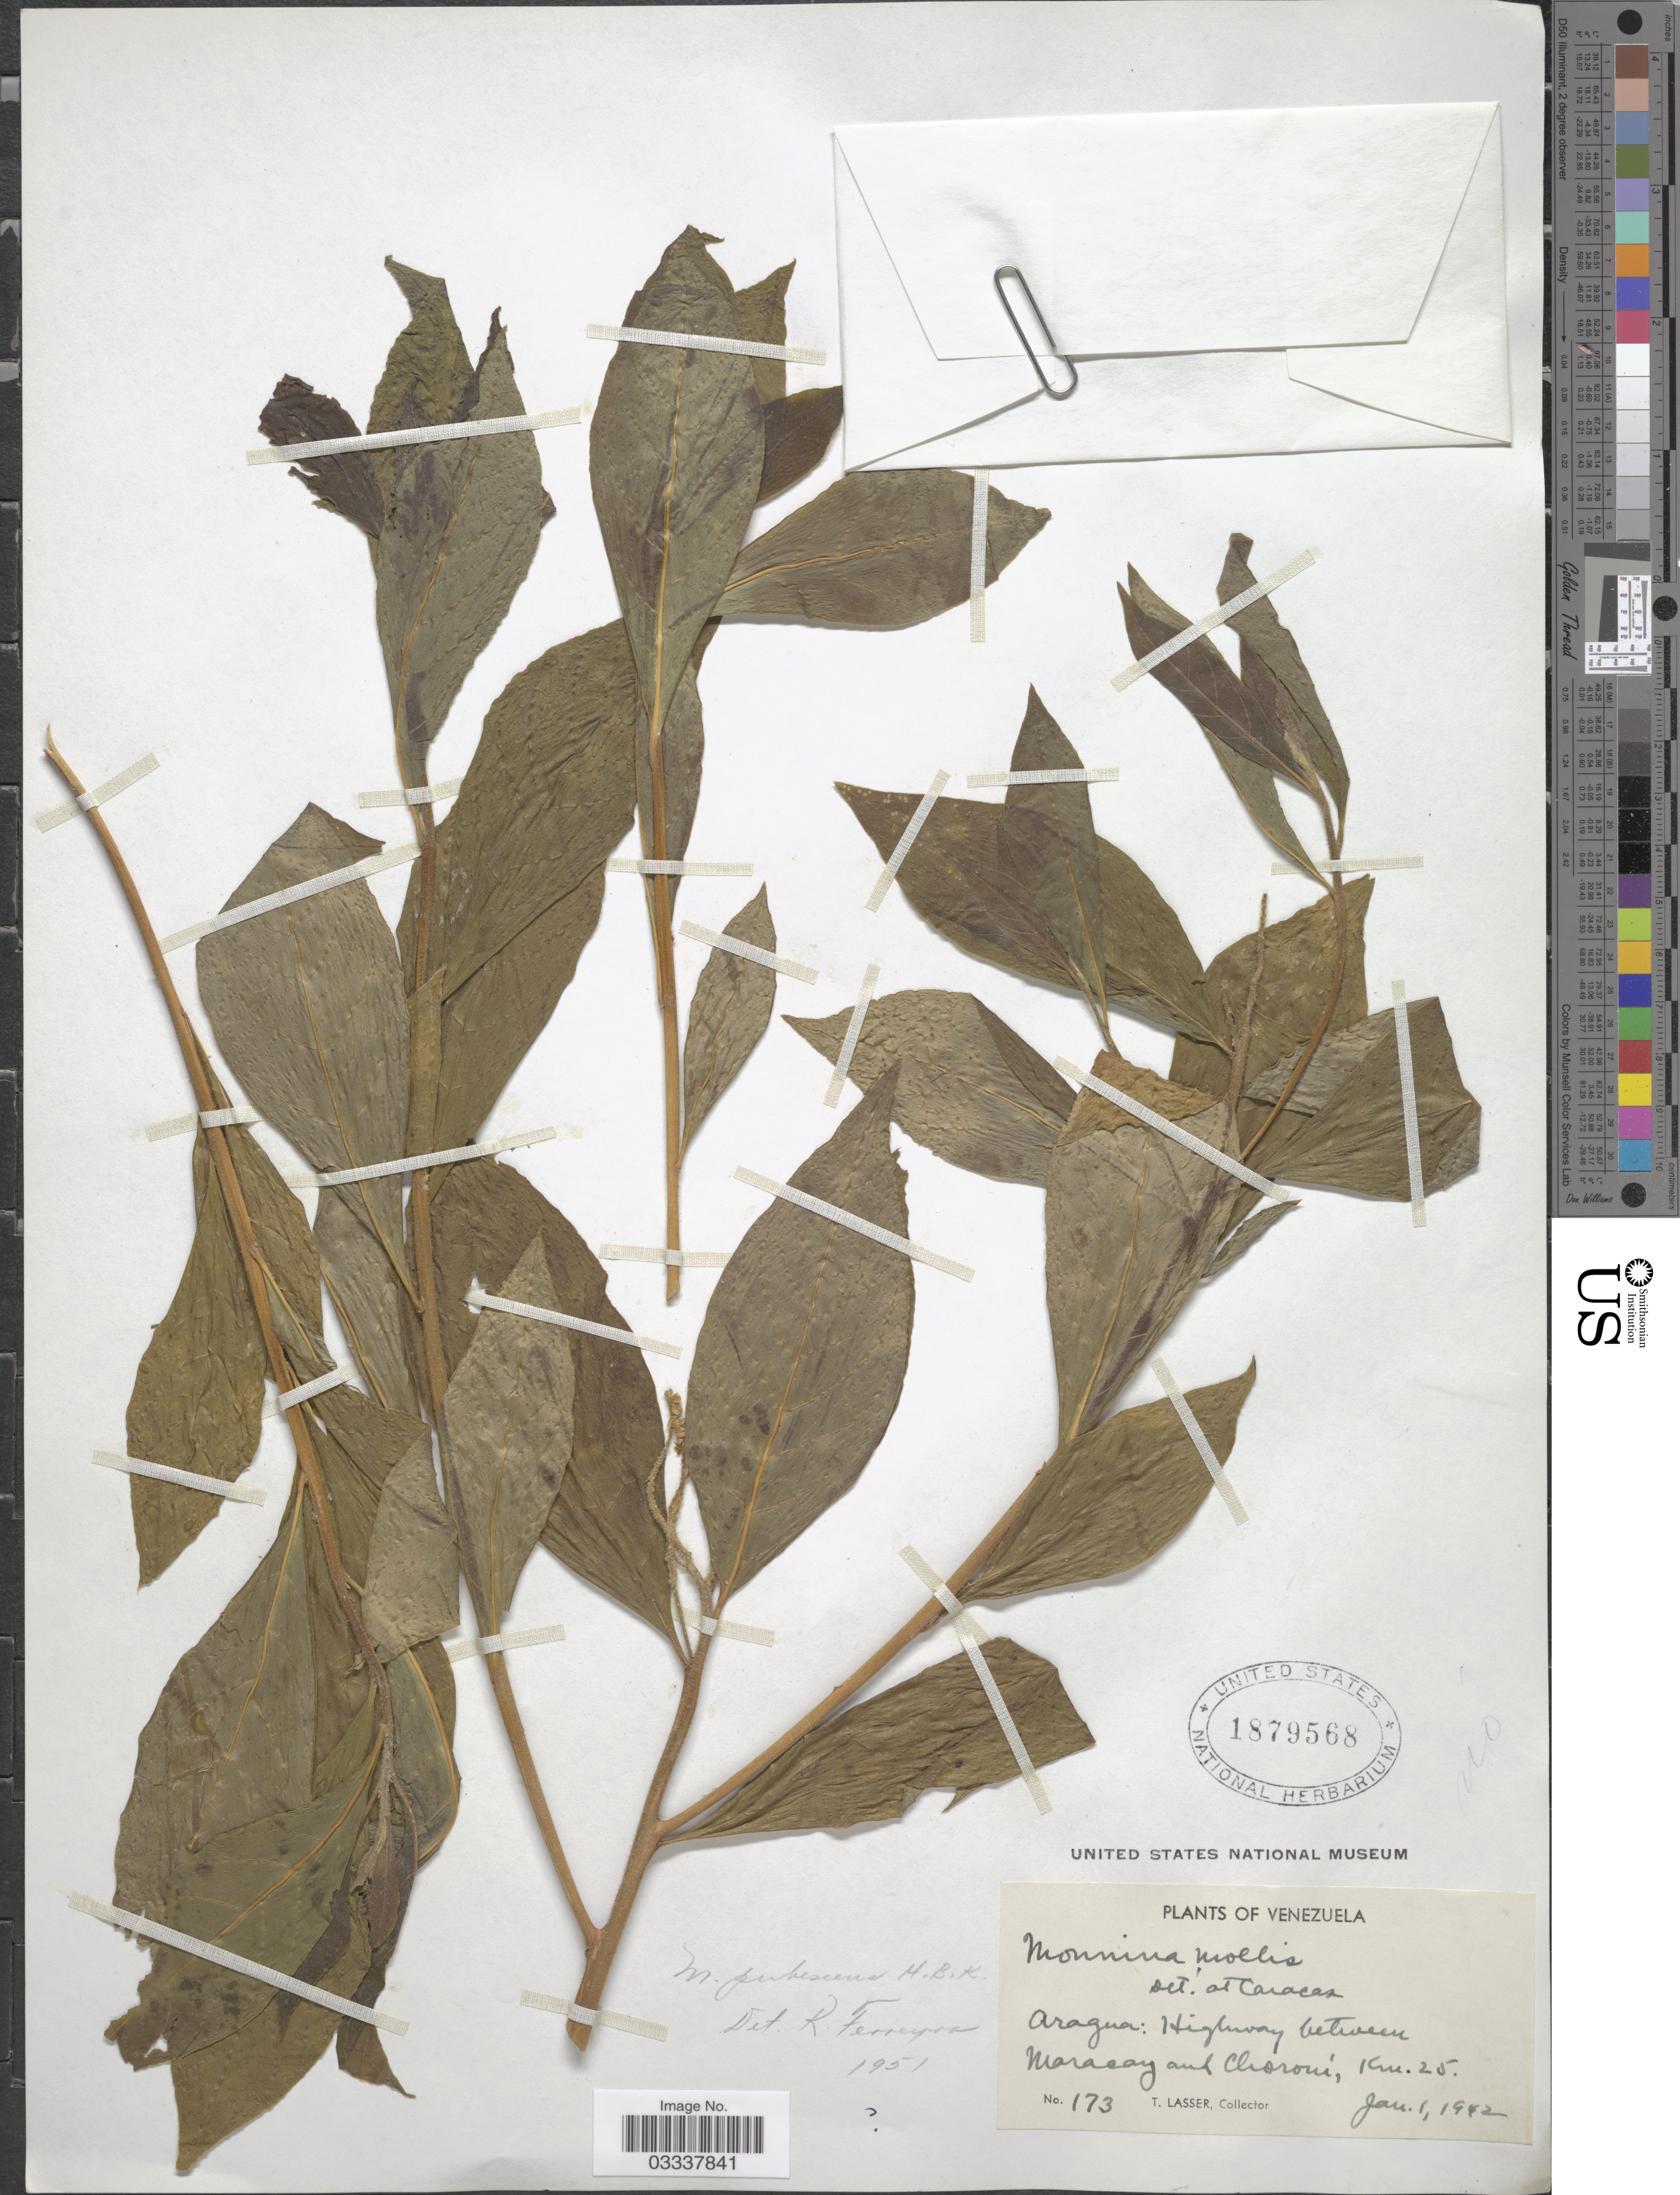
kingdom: Plantae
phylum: Tracheophyta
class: Magnoliopsida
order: Fabales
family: Polygalaceae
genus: Monnina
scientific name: Monnina pubescens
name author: Kunth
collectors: T. Lasser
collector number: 173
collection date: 1942-01-01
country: Venezuela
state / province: Aragua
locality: Highway between Maracay and Choroni, Km. 25.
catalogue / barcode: US 1879568